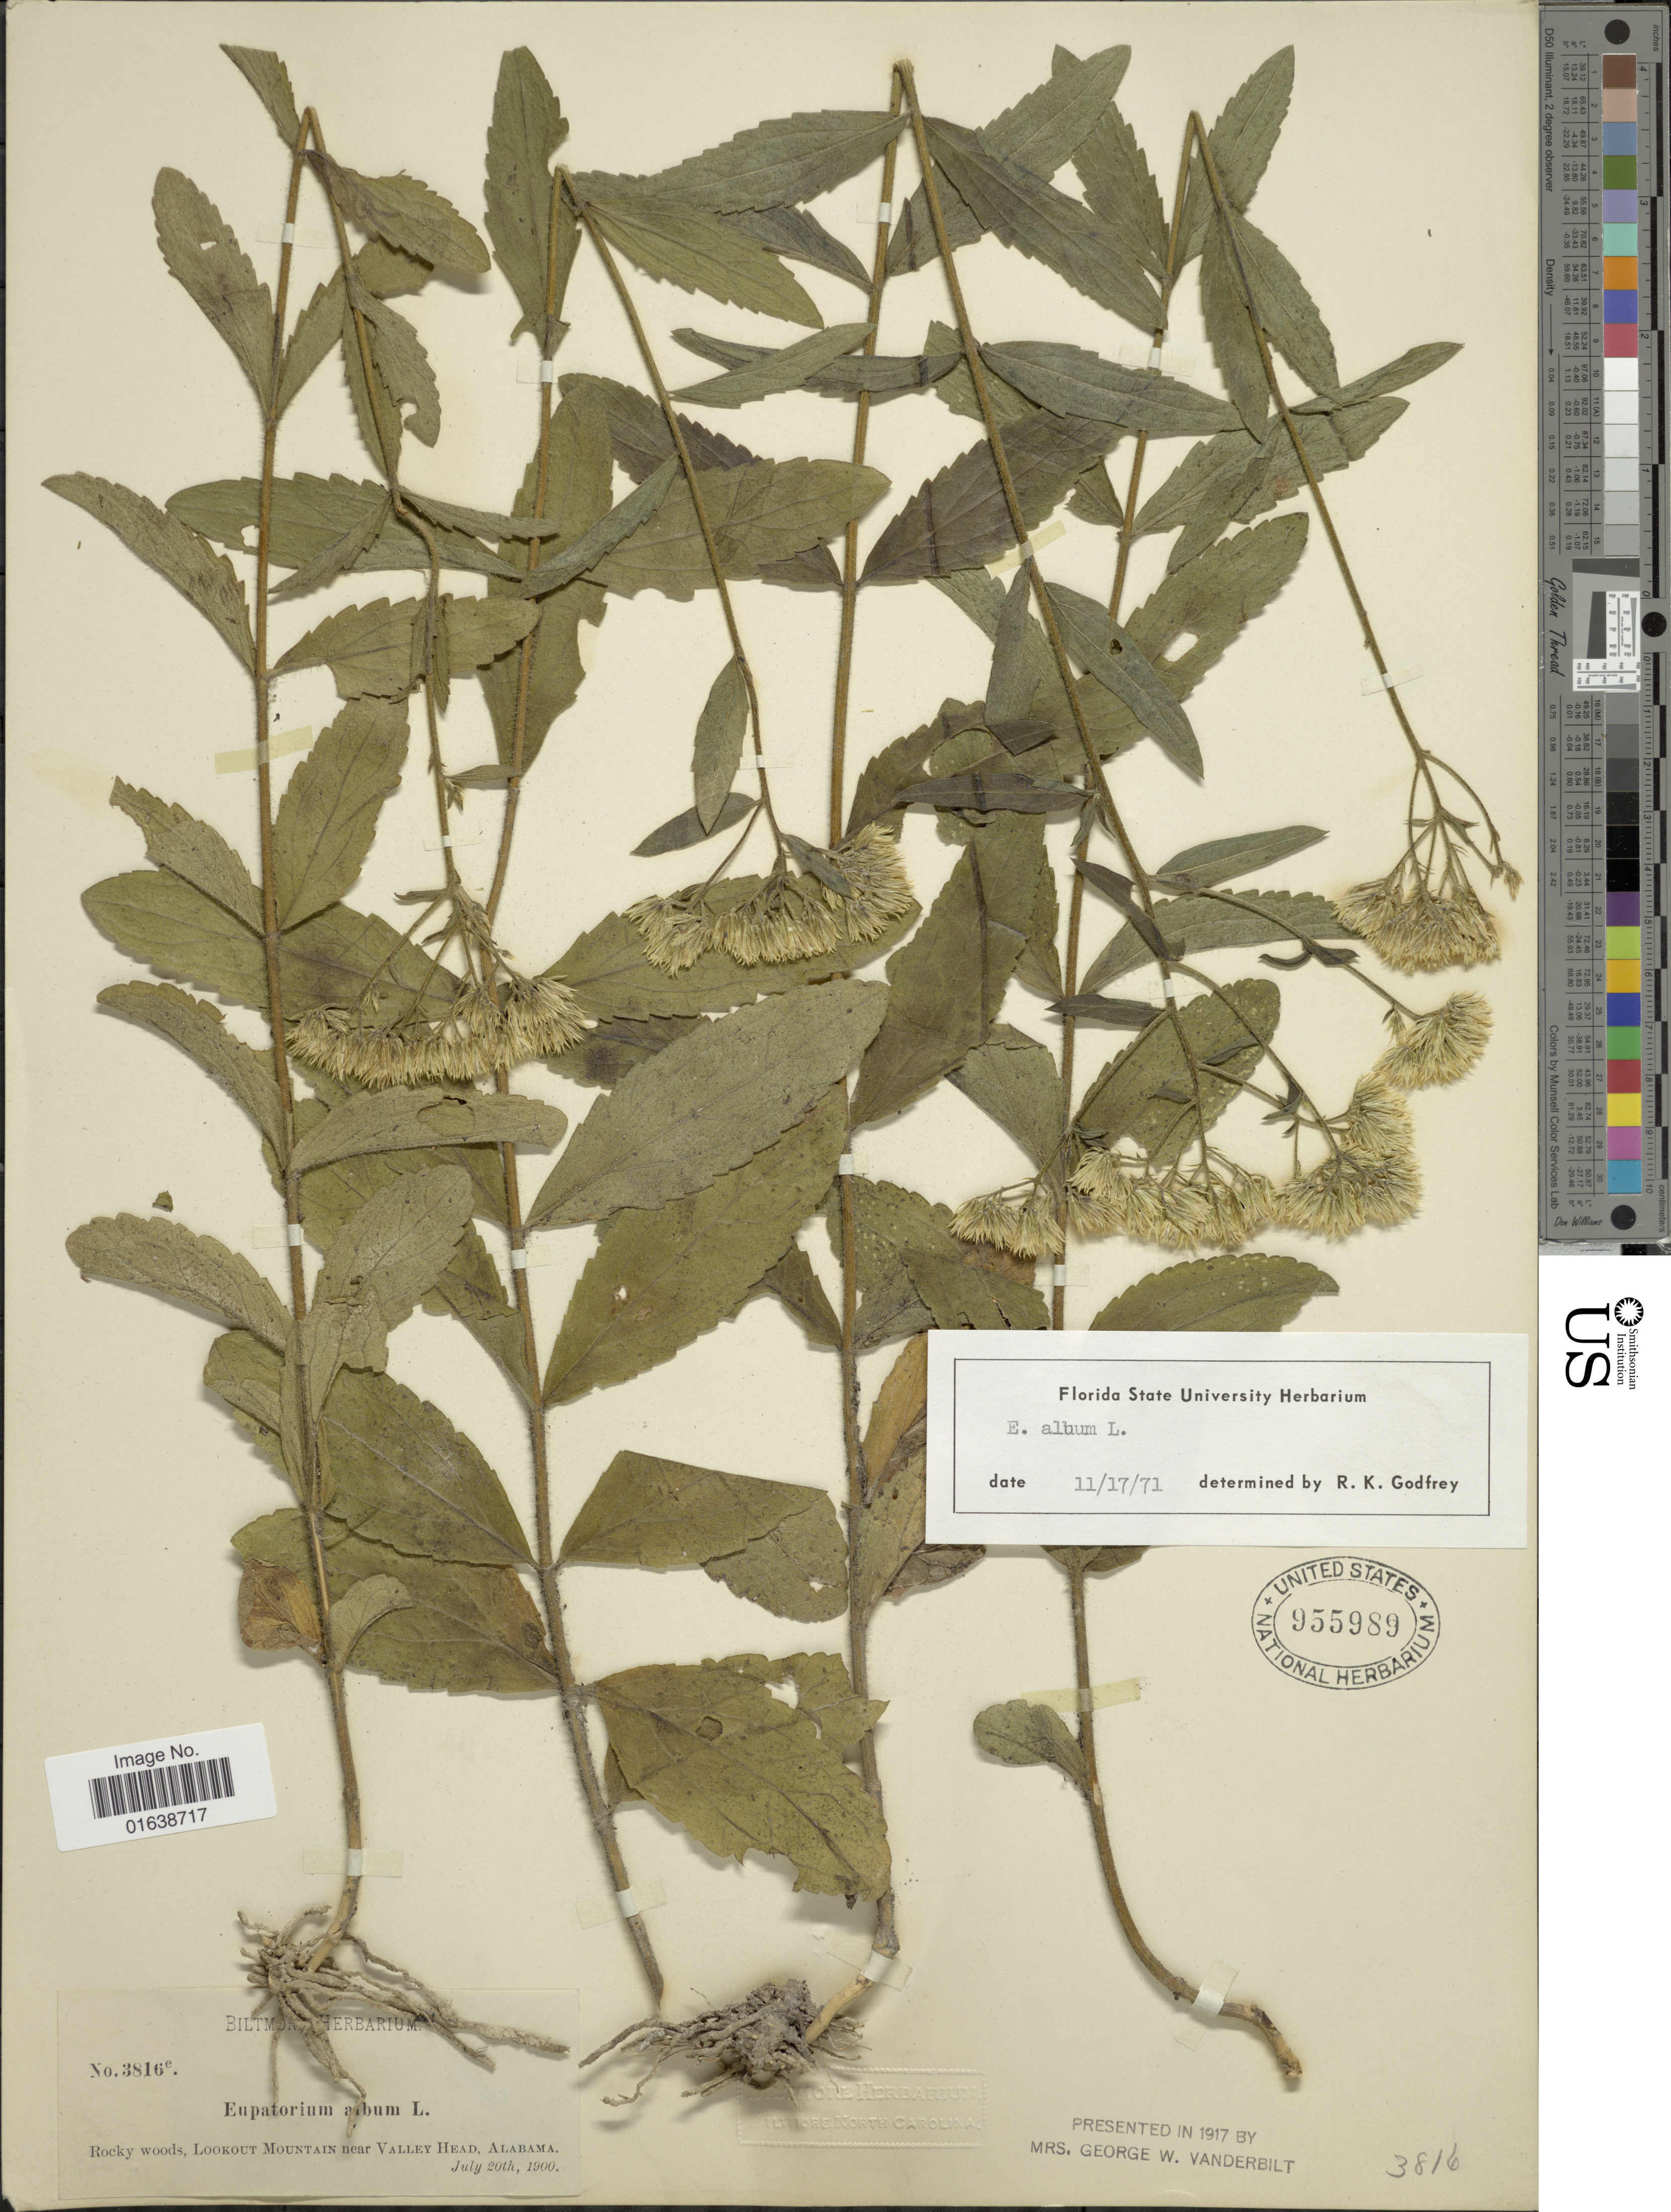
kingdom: Plantae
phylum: Tracheophyta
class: Magnoliopsida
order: Asterales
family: Asteraceae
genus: Eupatorium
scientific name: Eupatorium album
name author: L.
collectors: ex herb. Biltmore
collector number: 3816e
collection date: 1900-07-20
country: United States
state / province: Alabama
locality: Rocky woods, Lookout Mountain near Valley Head, Alabama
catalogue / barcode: US 955989